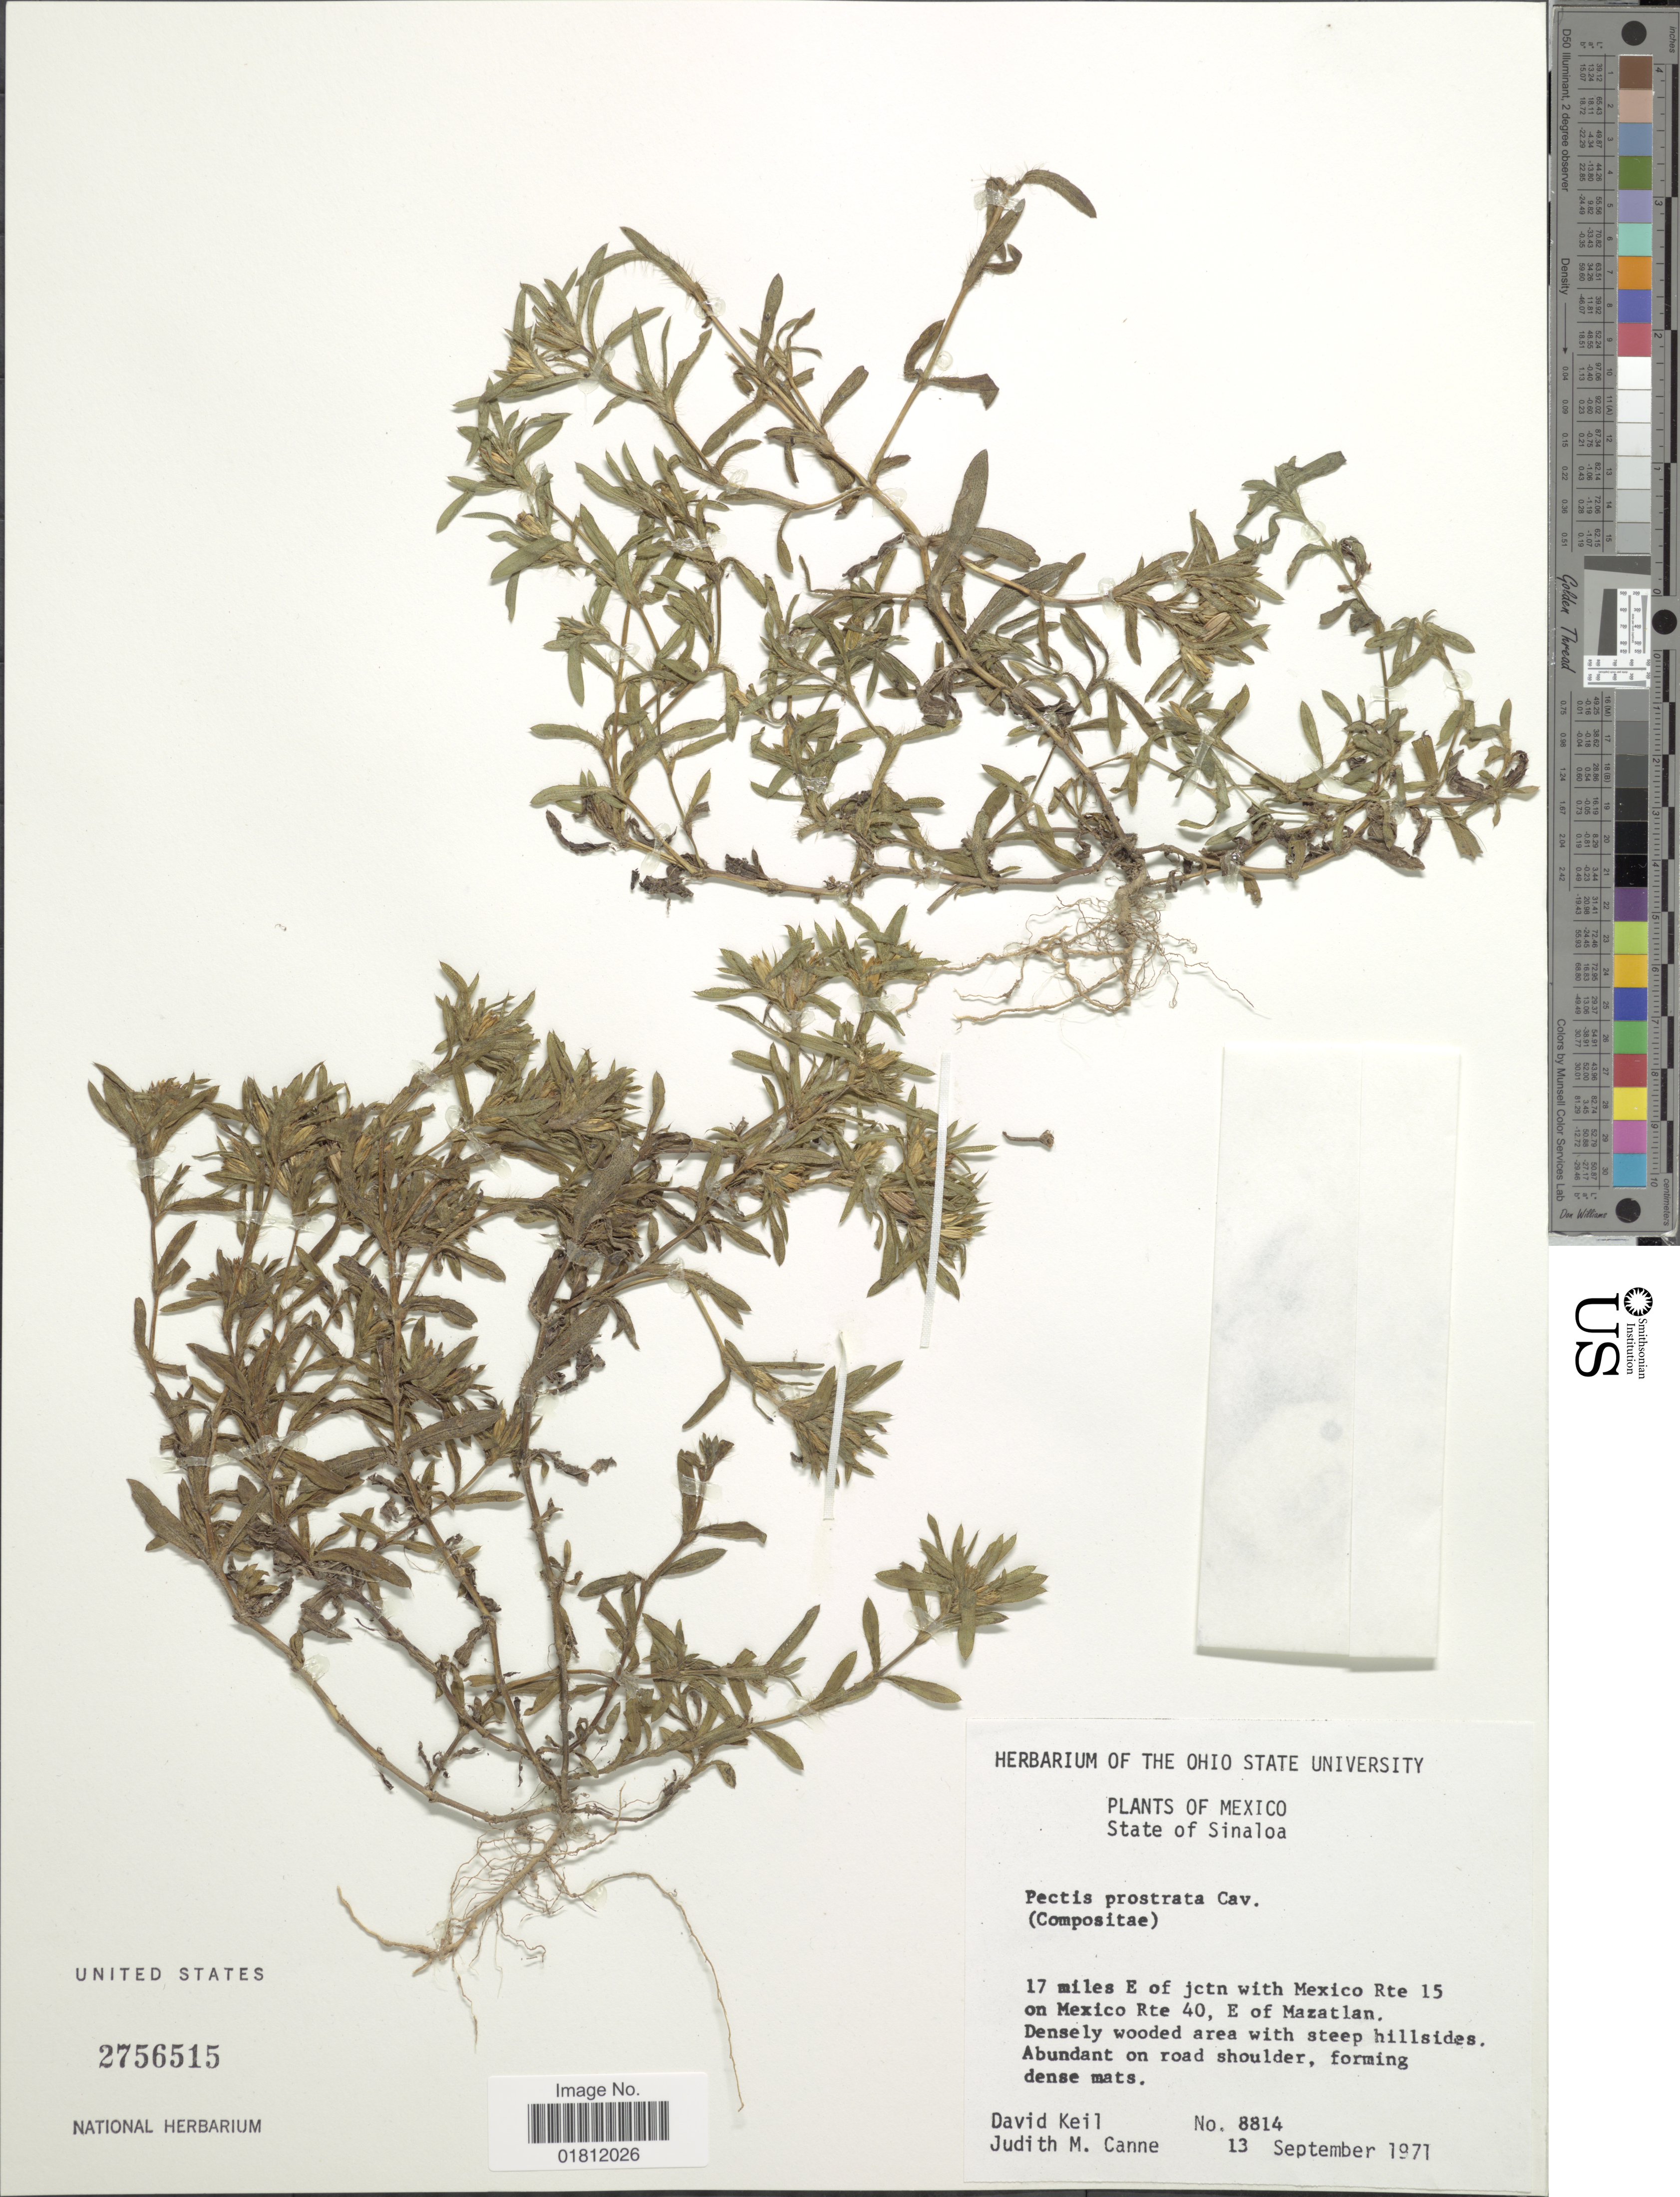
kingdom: Plantae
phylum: Tracheophyta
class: Magnoliopsida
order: Asterales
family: Asteraceae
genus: Pectis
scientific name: Pectis prostrata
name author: Cav.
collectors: D. J. Keil & J. M. Canne-Hilliker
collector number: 814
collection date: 1971-09-13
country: Mexico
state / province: Sinaloa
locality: State of Sinaloa. 17 miles E of jctn with Mexico Rte 15 on Mexico Rte 40, E of Mazatlan.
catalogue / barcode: US 2756515